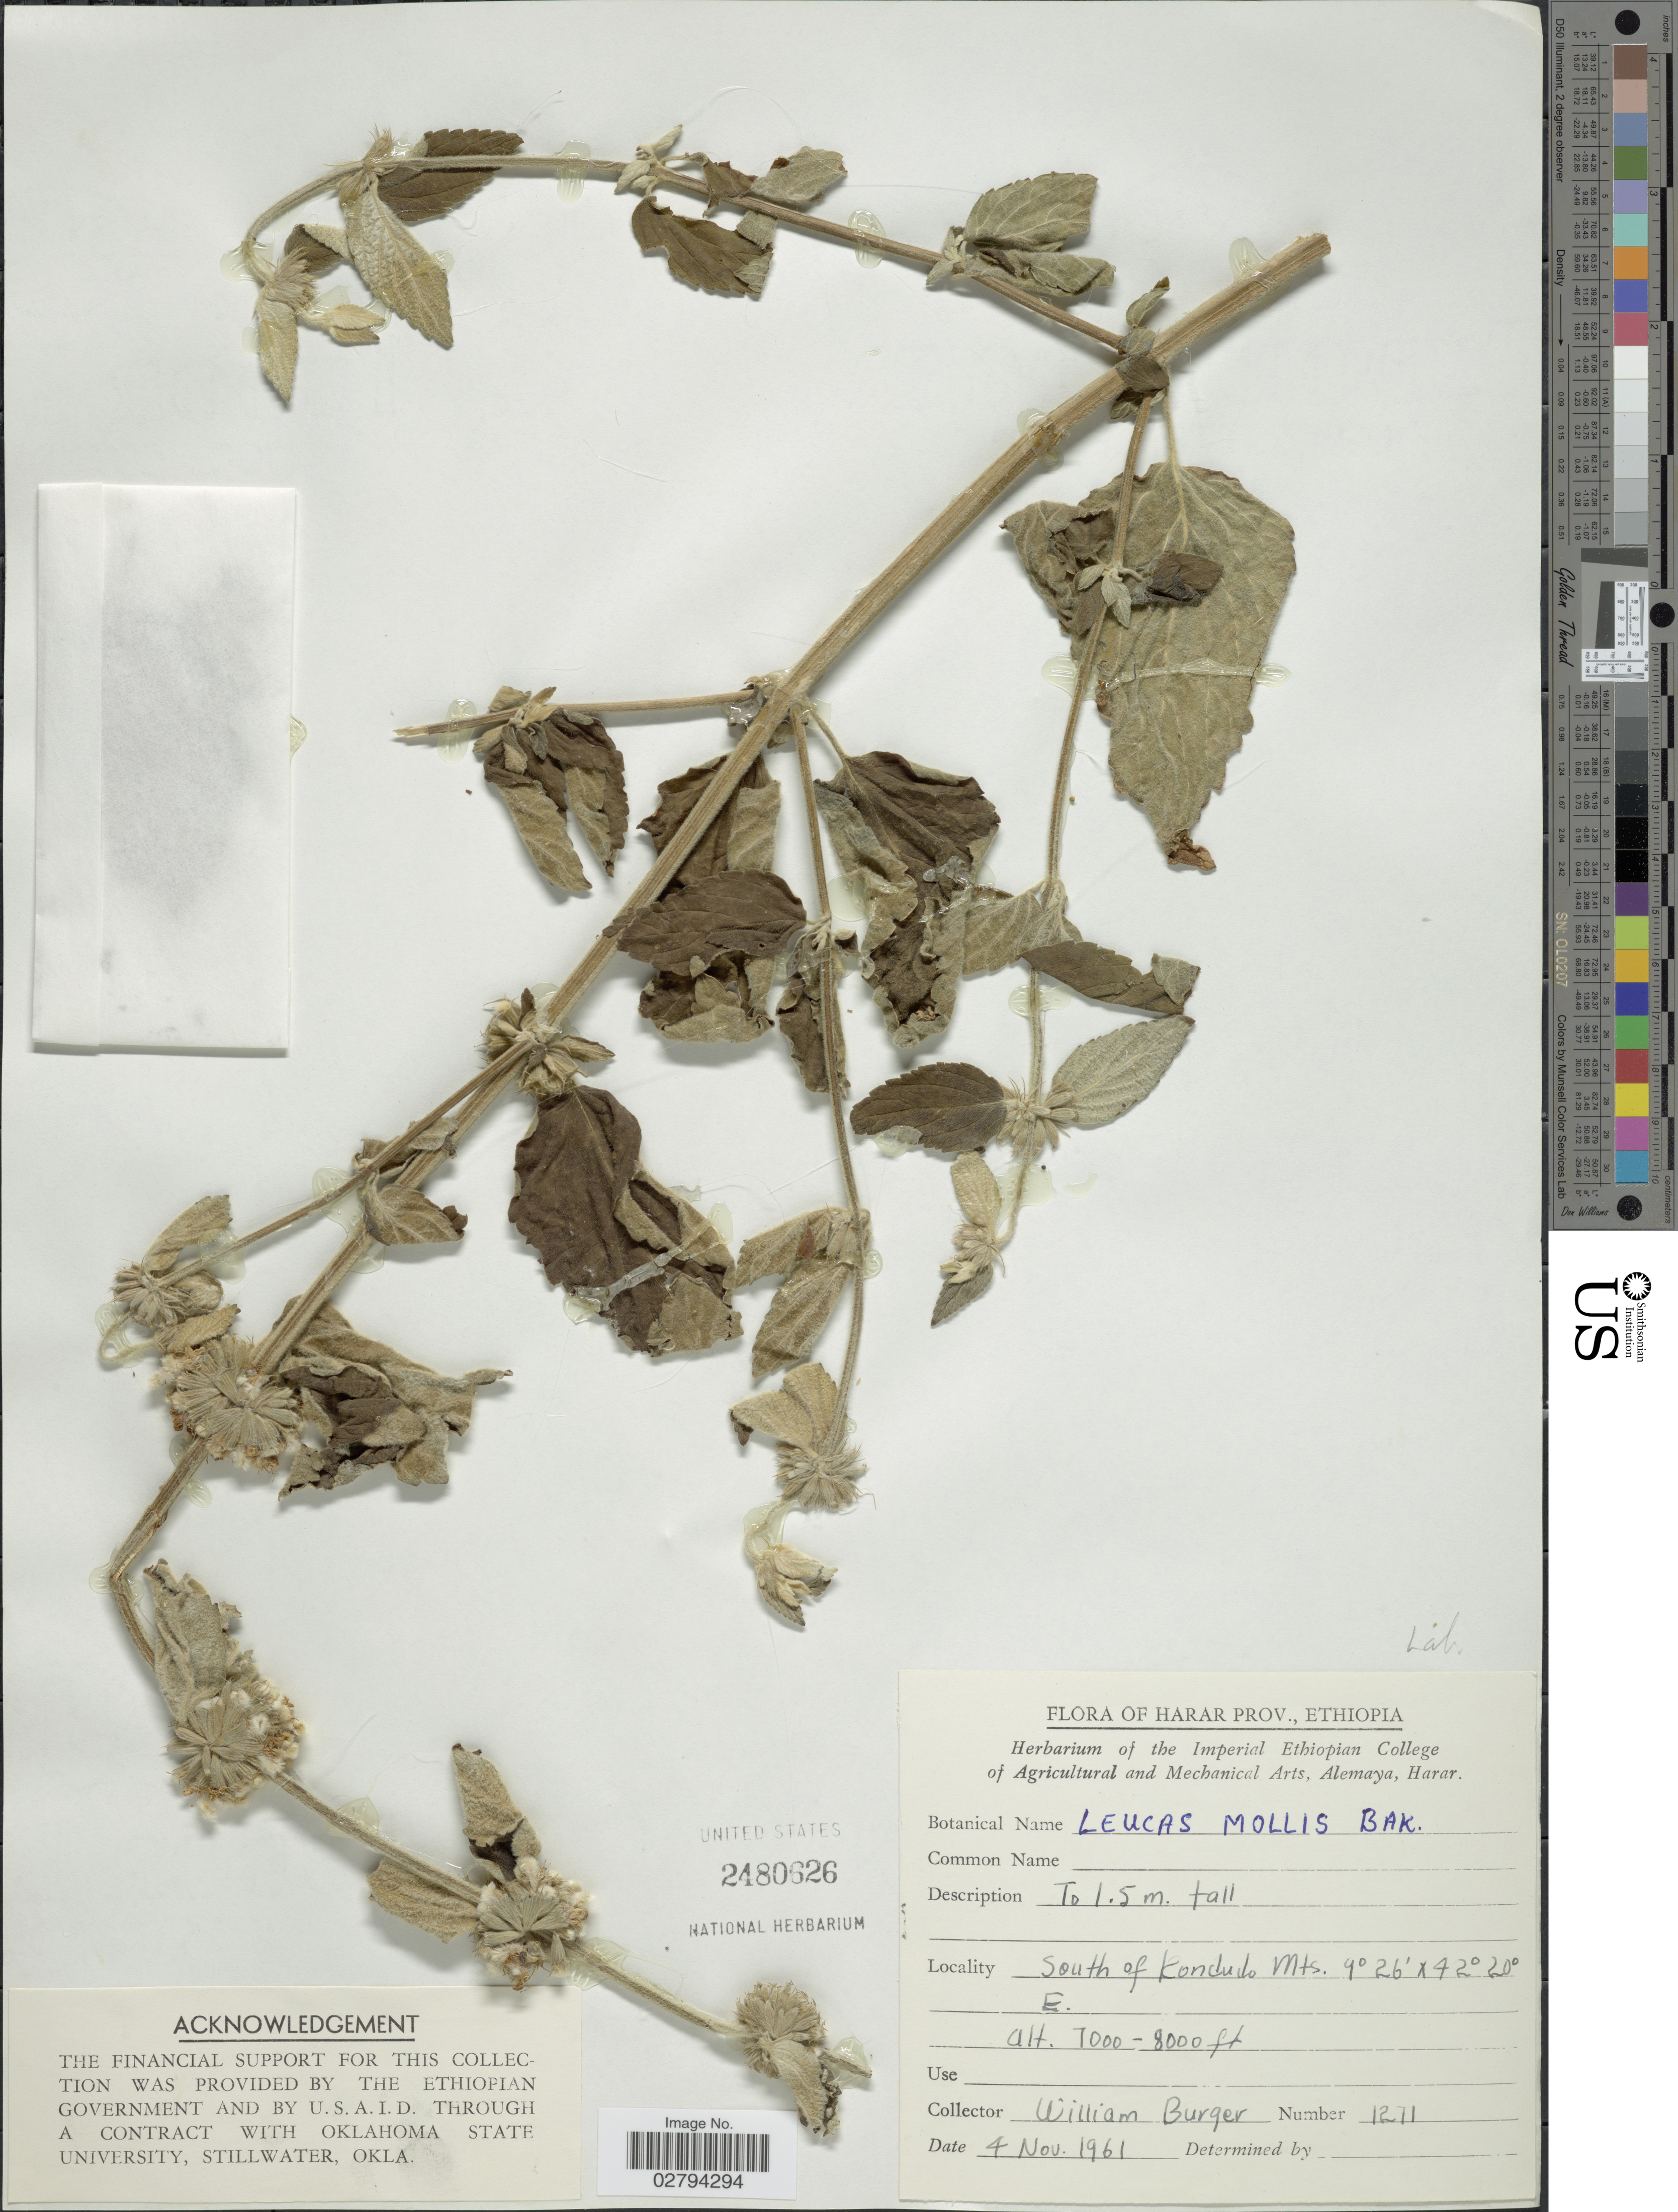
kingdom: Plantae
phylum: Tracheophyta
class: Magnoliopsida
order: Lamiales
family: Lamiaceae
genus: Leucas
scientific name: Leucas mollis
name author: Baker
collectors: W. Burger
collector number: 1211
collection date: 1961-11-04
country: Ethiopia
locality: Harar Prov. South of Kondulo Mts.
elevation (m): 305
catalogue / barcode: US 2480626